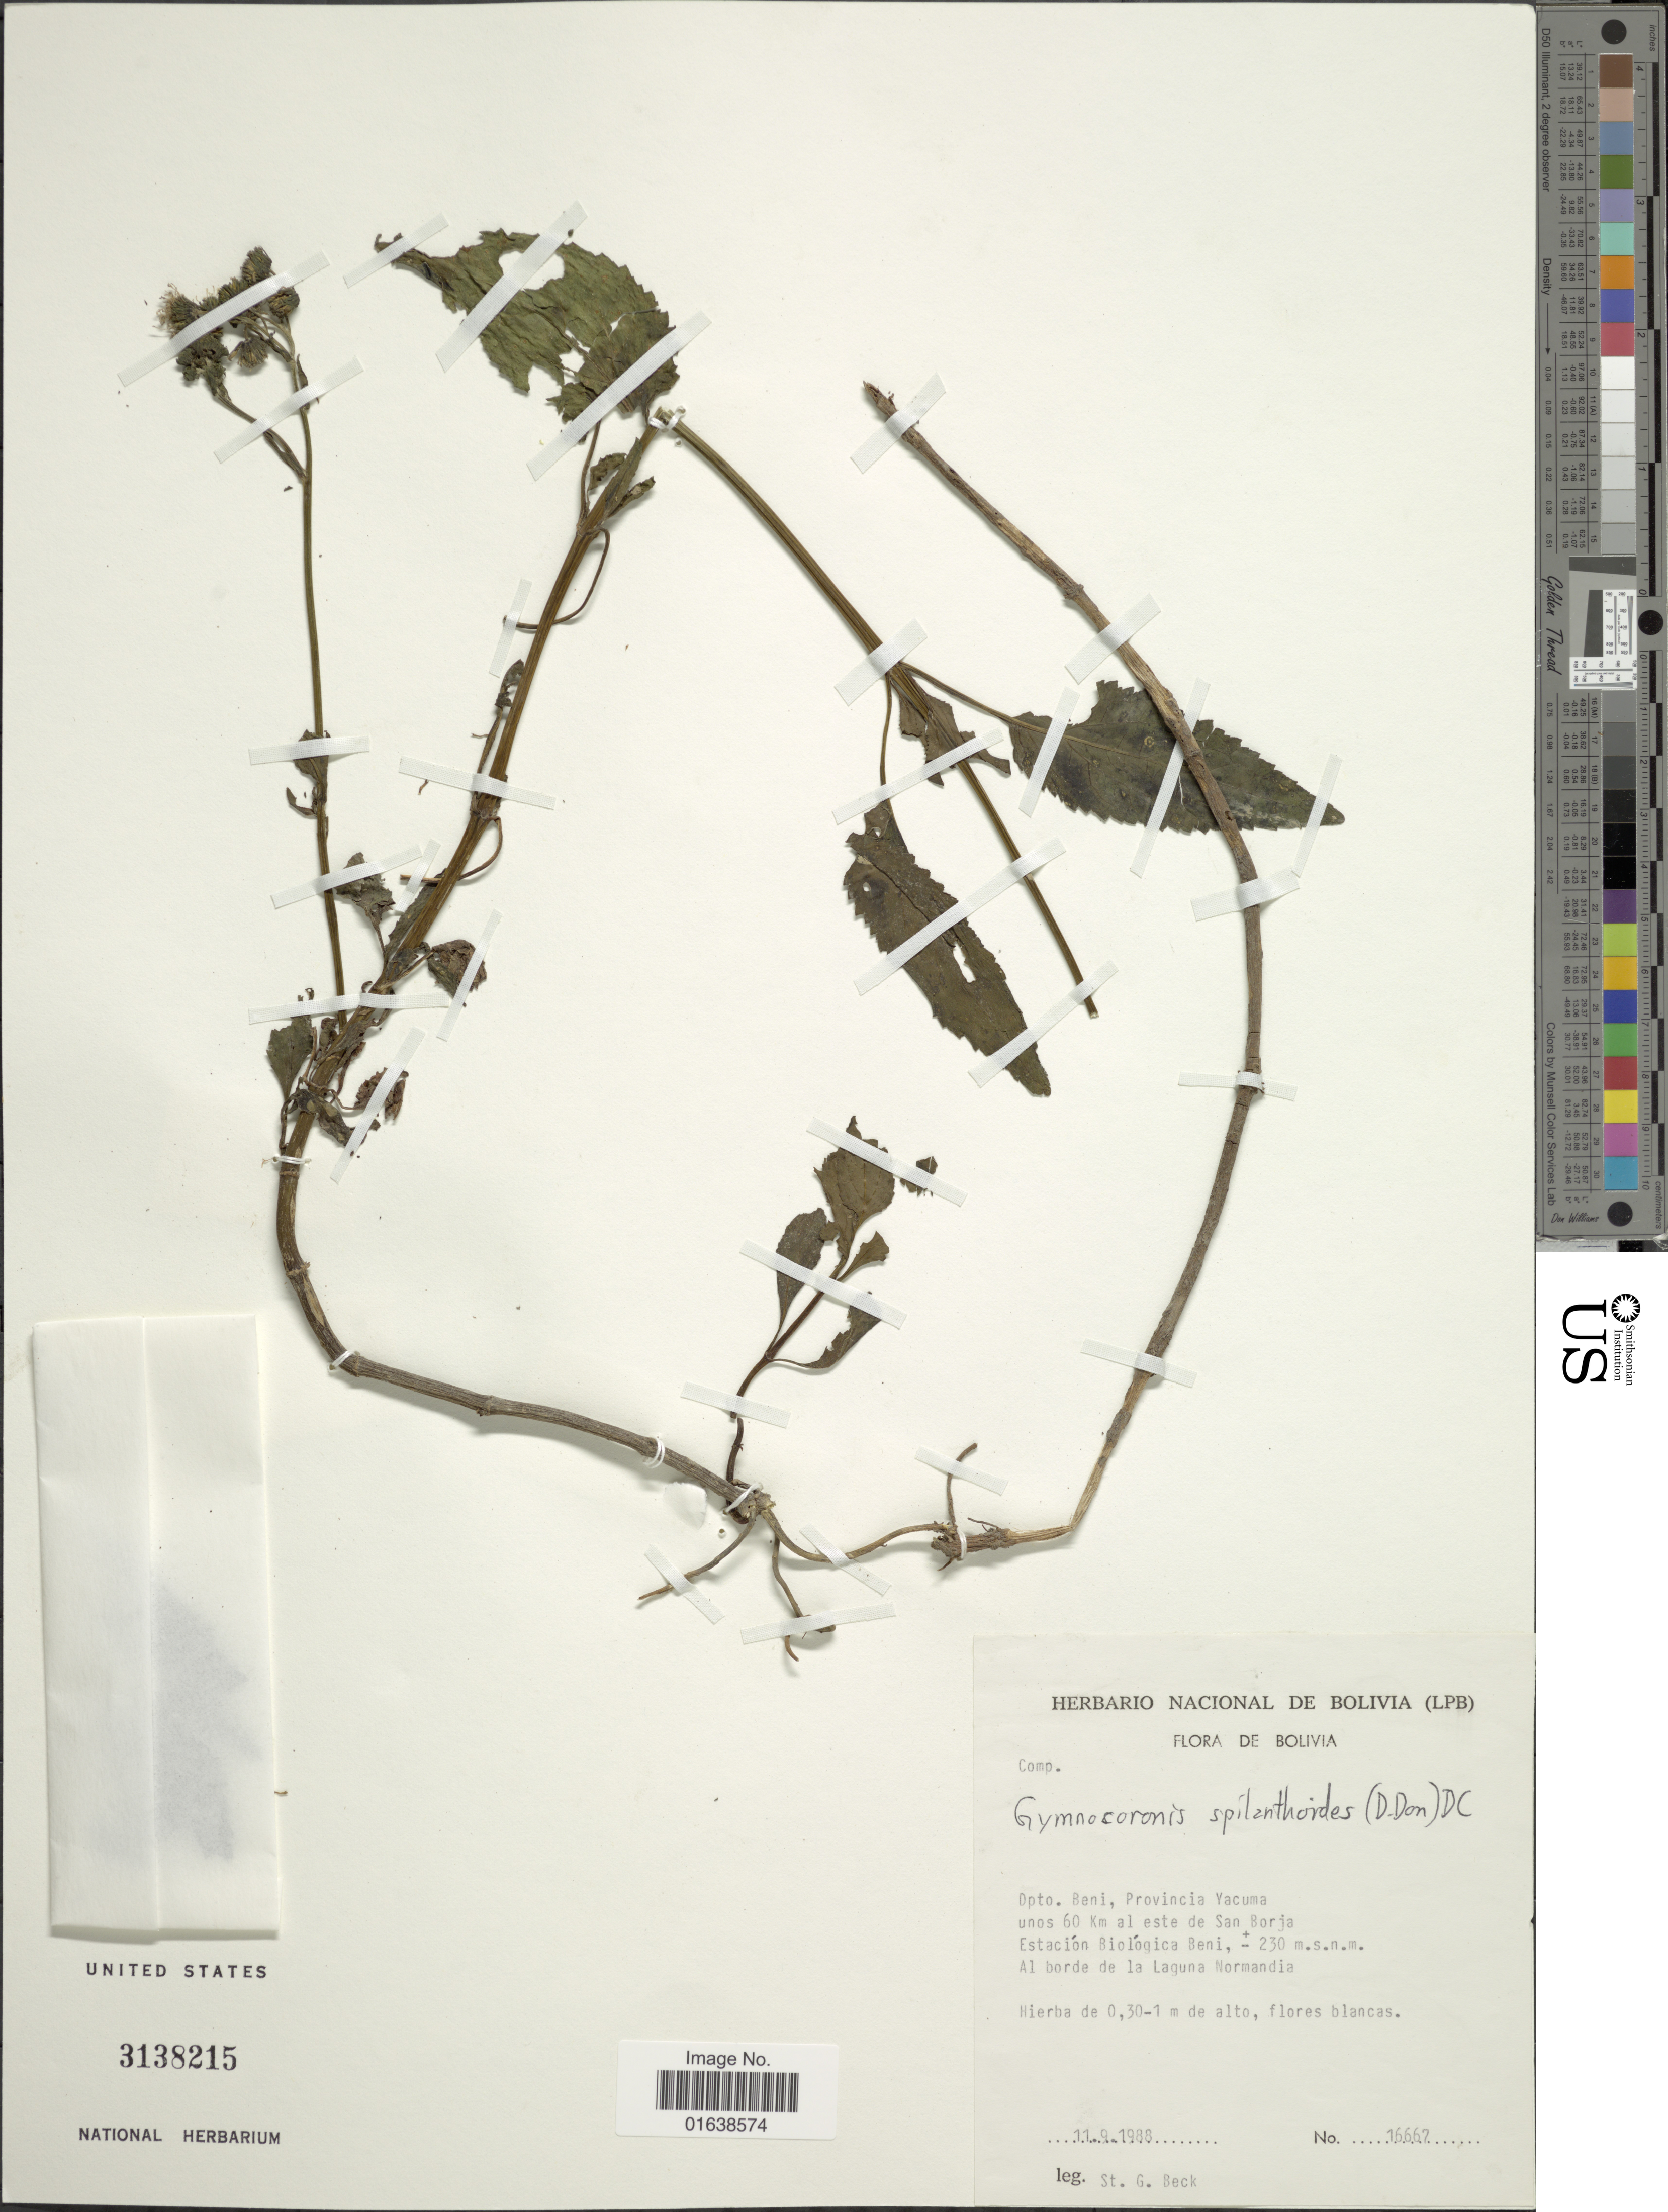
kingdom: Plantae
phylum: Tracheophyta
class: Magnoliopsida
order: Asterales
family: Asteraceae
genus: Gymnocoronis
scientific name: Gymnocoronis spilanthoides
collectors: S. G. Beck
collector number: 16662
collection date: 1988-09-11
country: Bolivia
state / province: Beni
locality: Bolivia, Dpto. Beni, Provincia Yacuma unos 60 Km al este de San Borja. Estacion Biologica beni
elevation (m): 230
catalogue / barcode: US 3138215